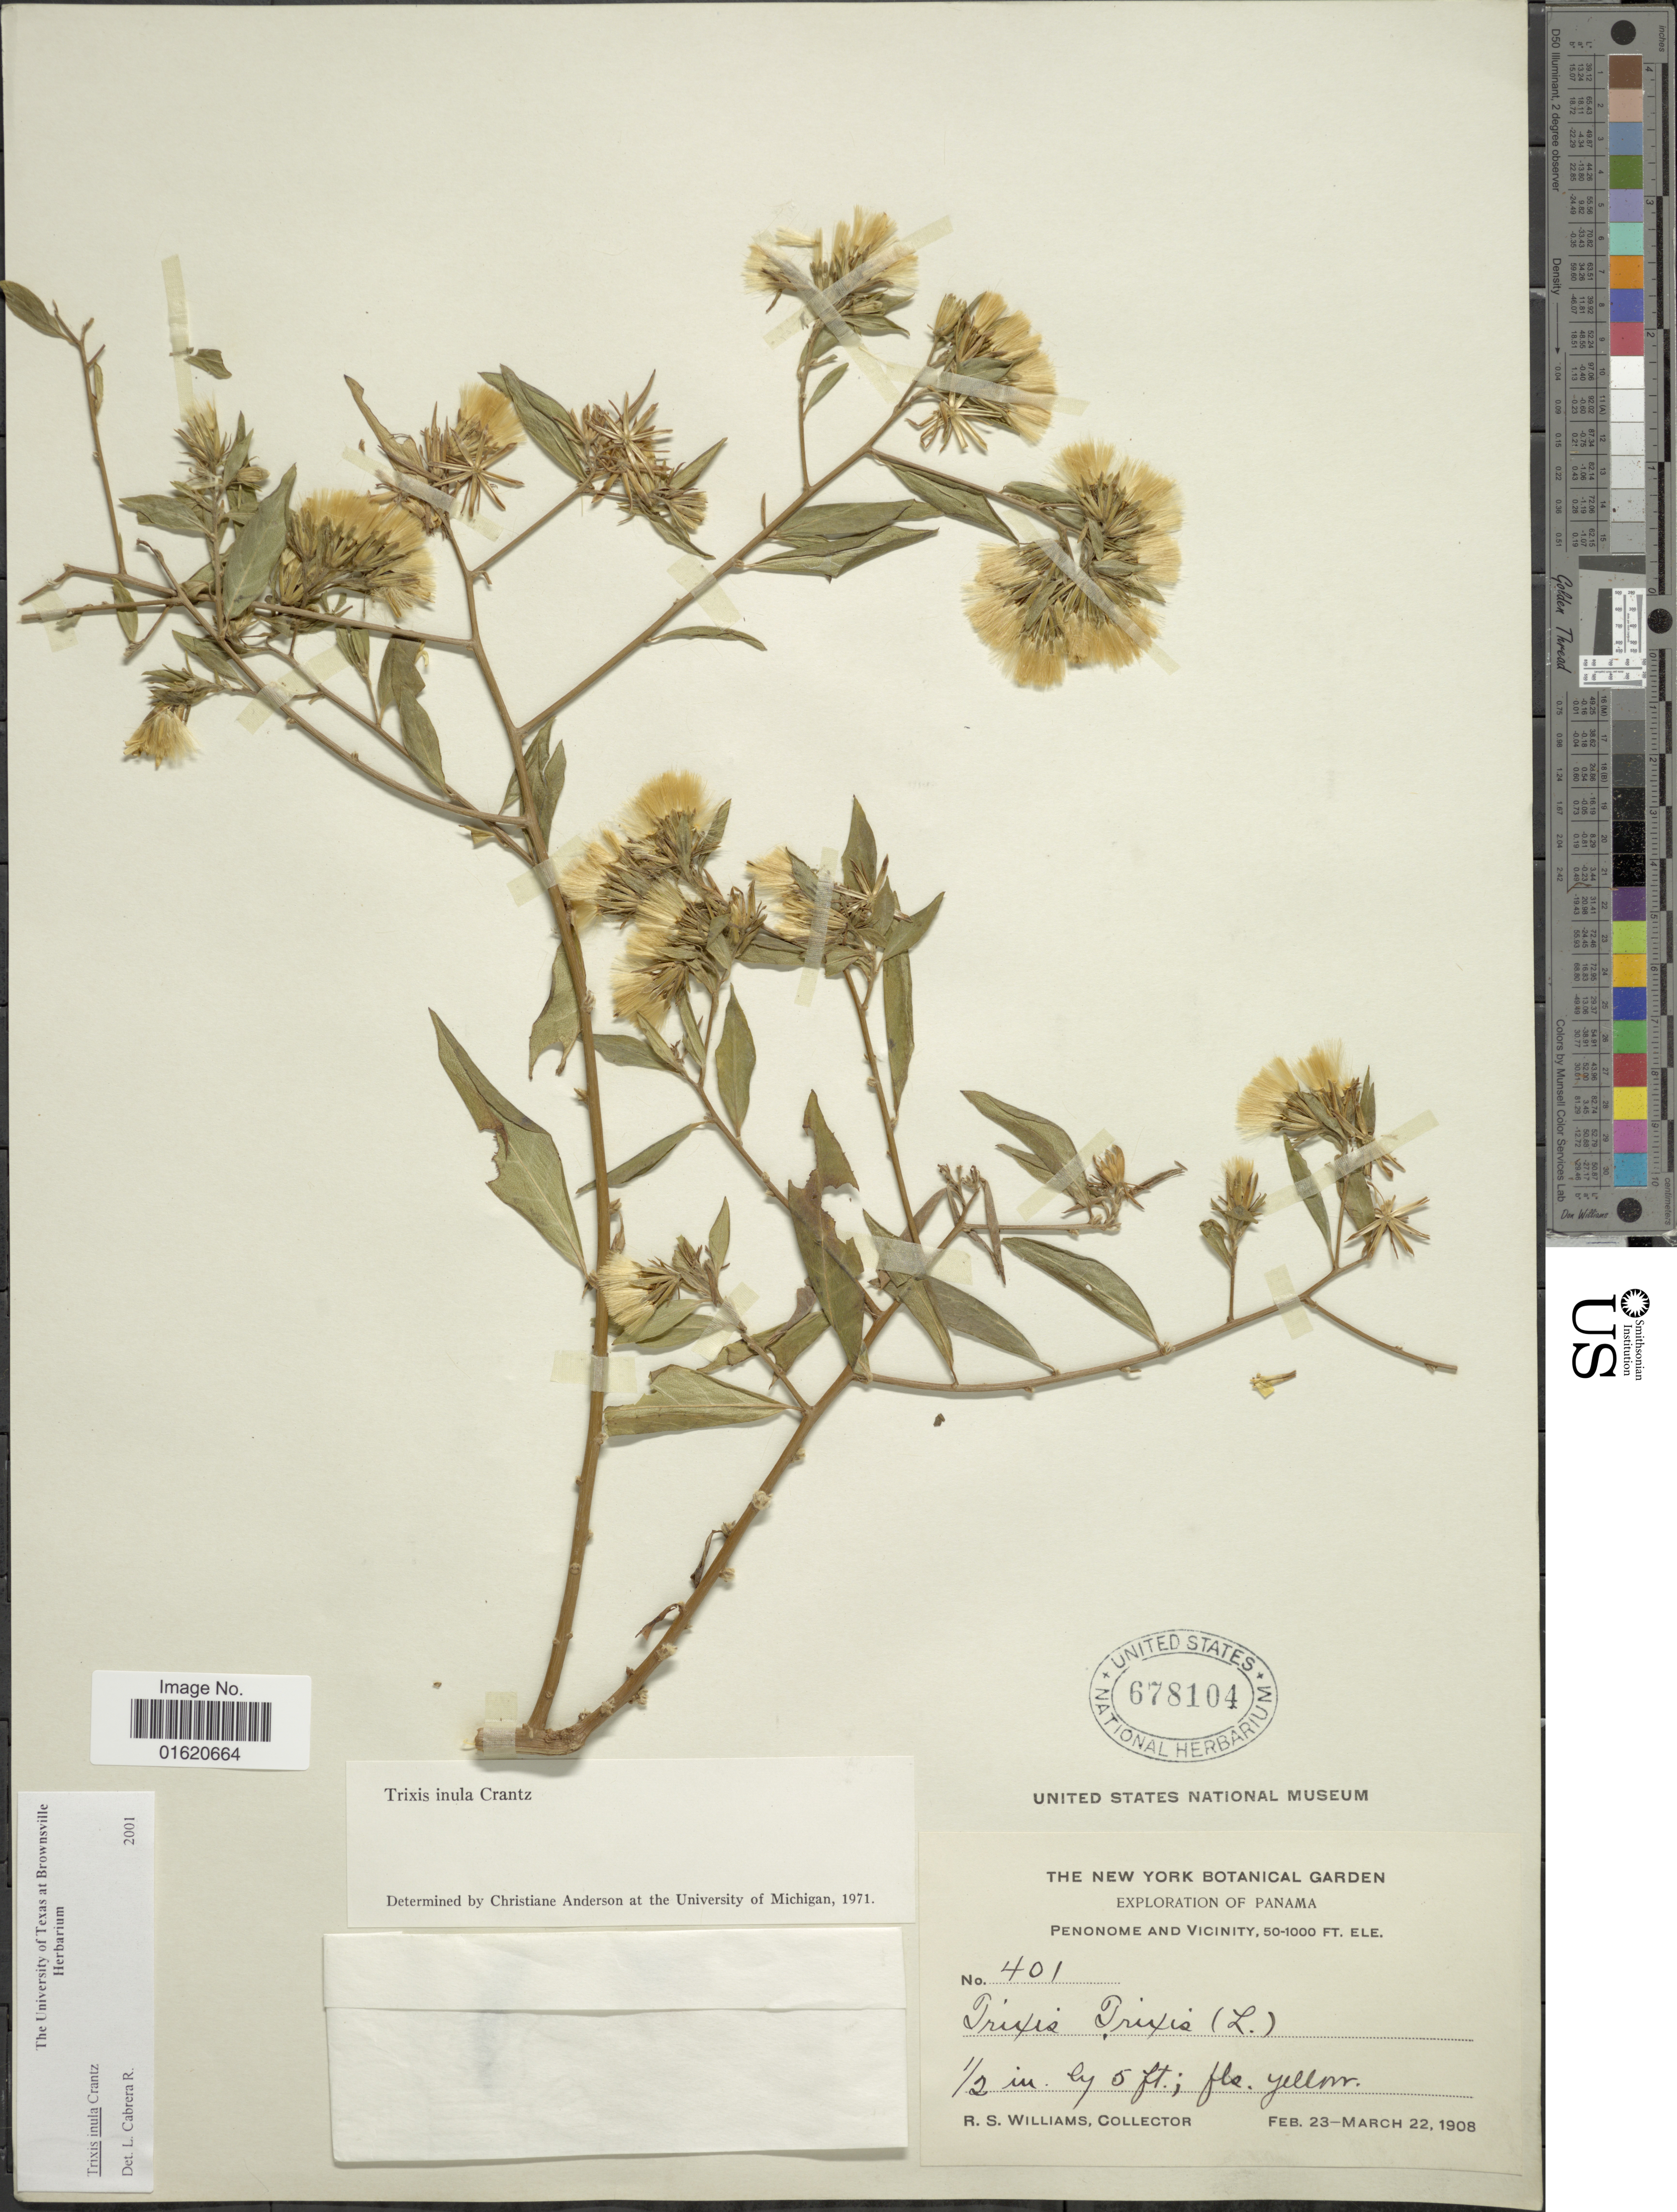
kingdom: Plantae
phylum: Tracheophyta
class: Magnoliopsida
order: Asterales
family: Asteraceae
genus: Trixis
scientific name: Trixis inula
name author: Crantz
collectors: R. S. Williams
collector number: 401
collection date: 1908-02-23/1908-03-22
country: Panama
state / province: Panamá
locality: Penonome and Vicinity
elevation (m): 15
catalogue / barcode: US 678104